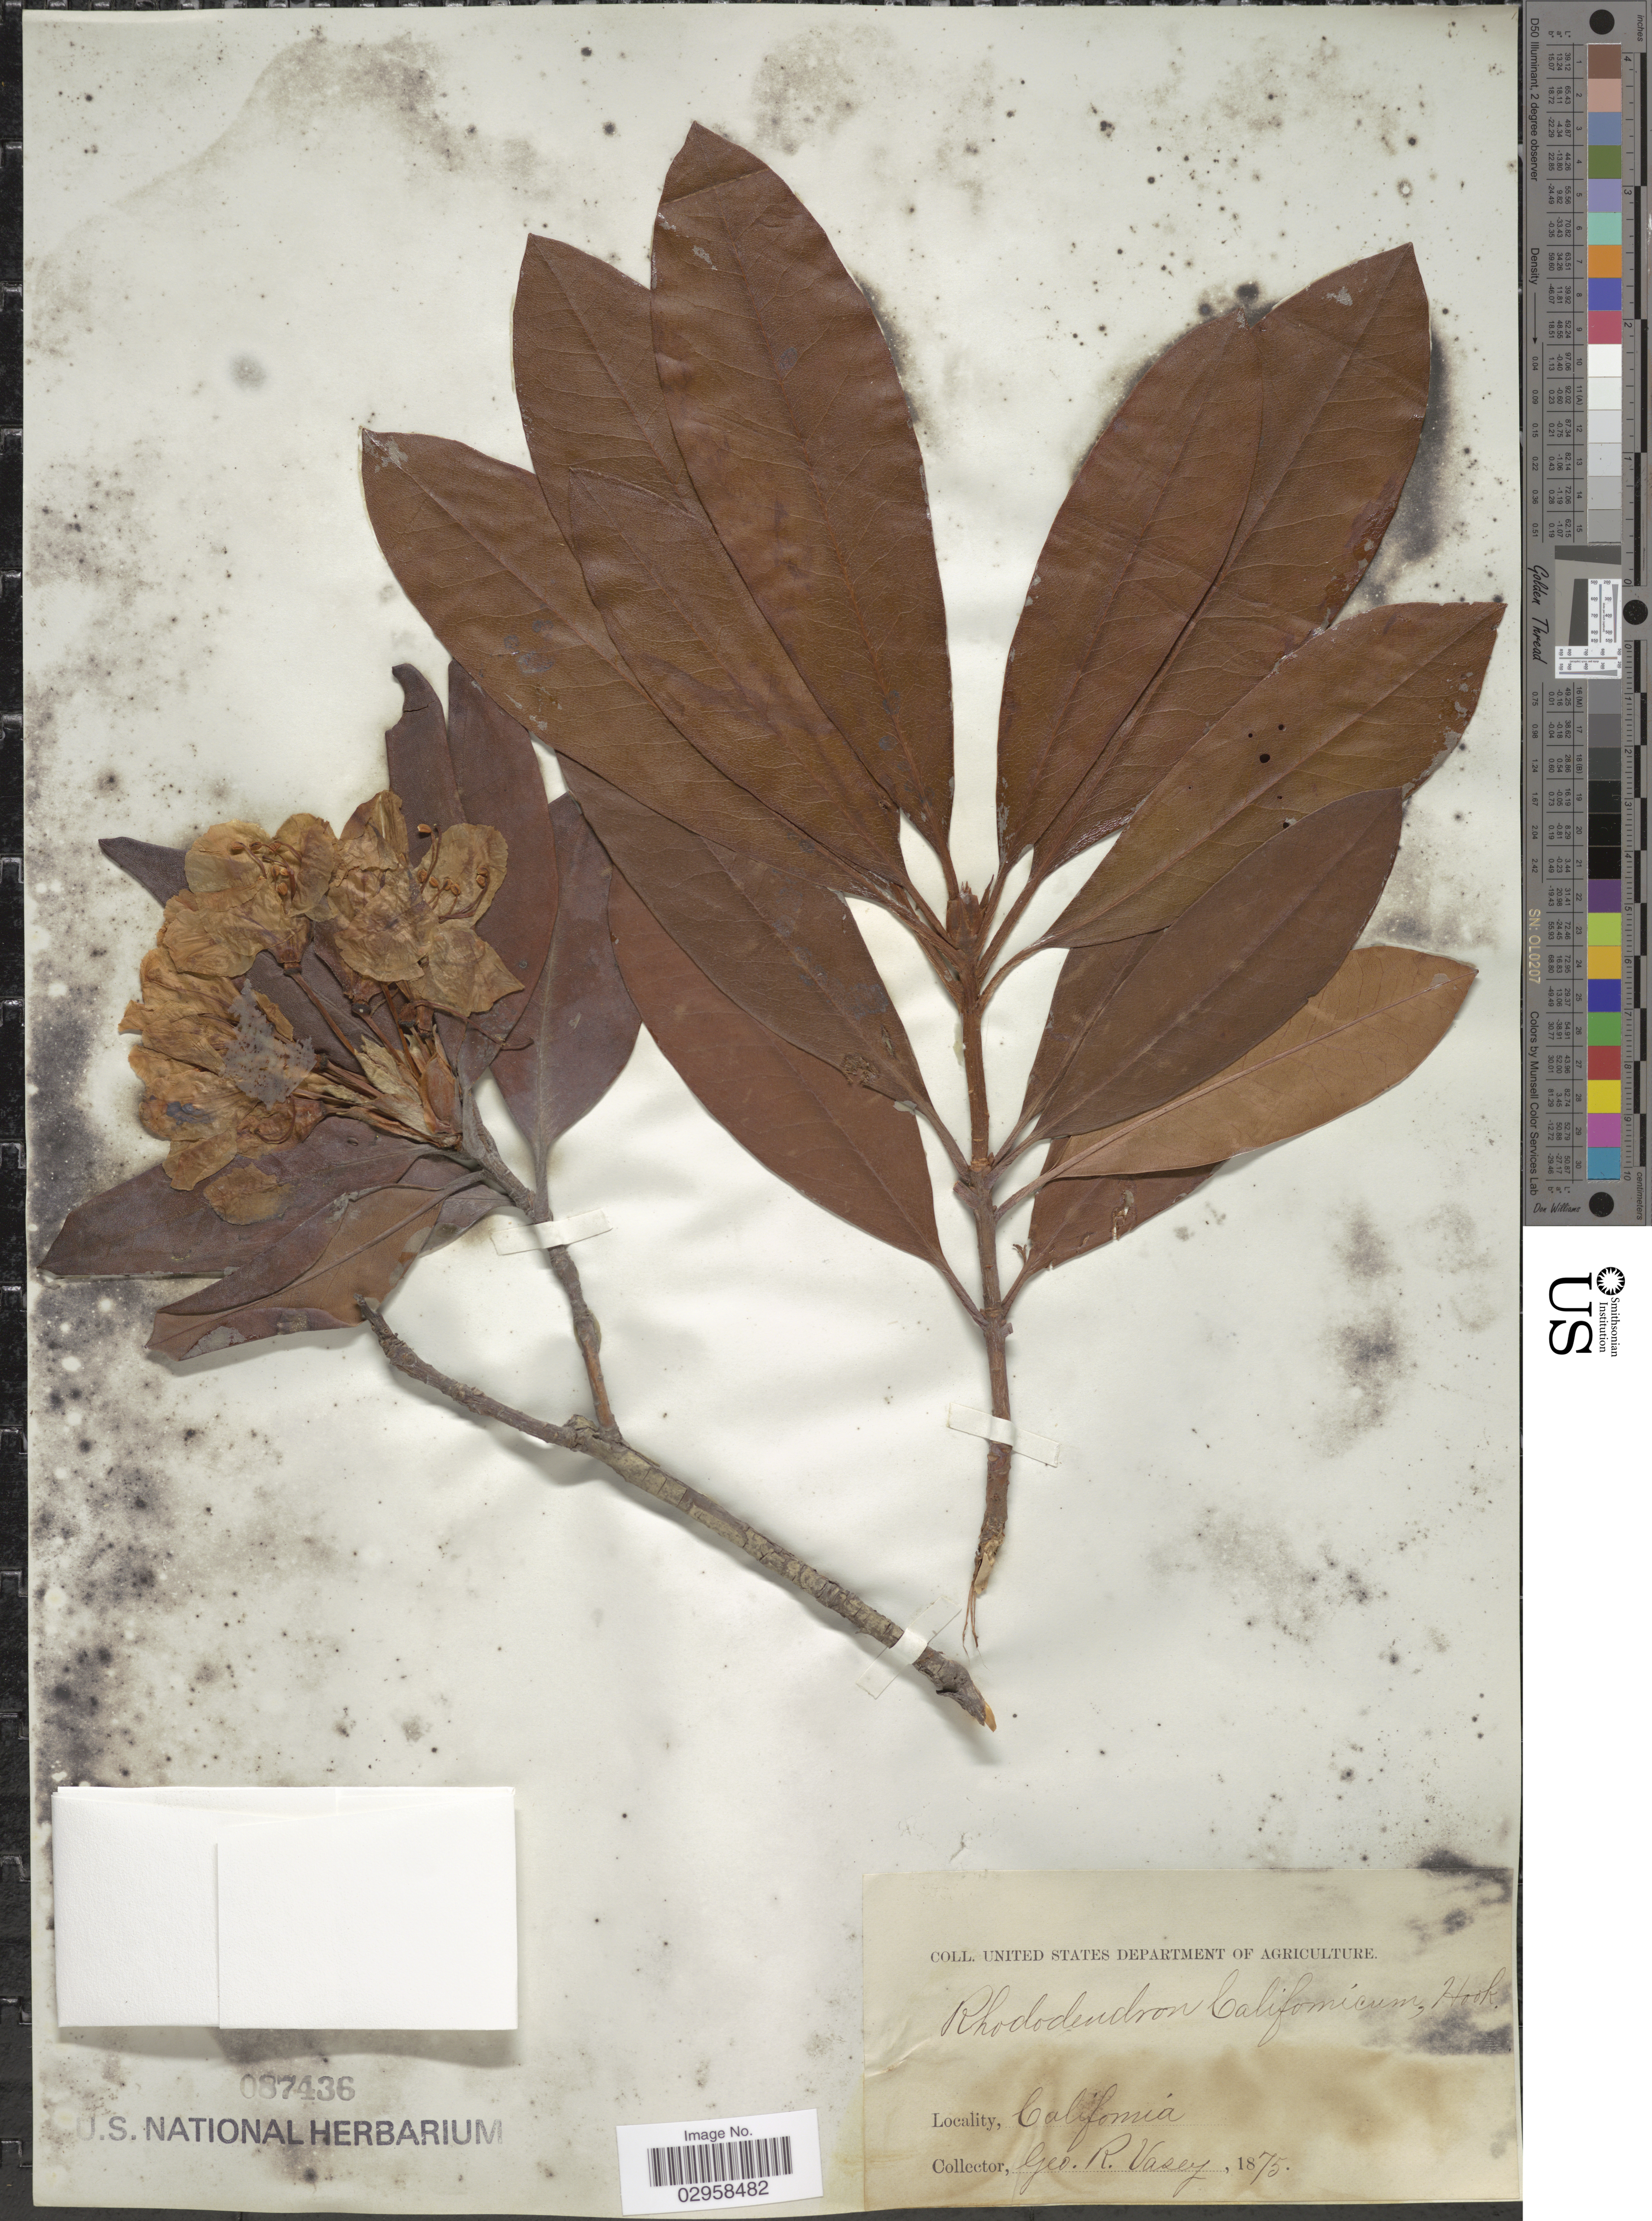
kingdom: Plantae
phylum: Tracheophyta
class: Magnoliopsida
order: Ericales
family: Ericaceae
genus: Rhododendron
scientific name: Rhododendron macrophyllum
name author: D. Don ex G. Don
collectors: G. R. Vasey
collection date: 1875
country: United States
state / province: California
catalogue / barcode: US 87436